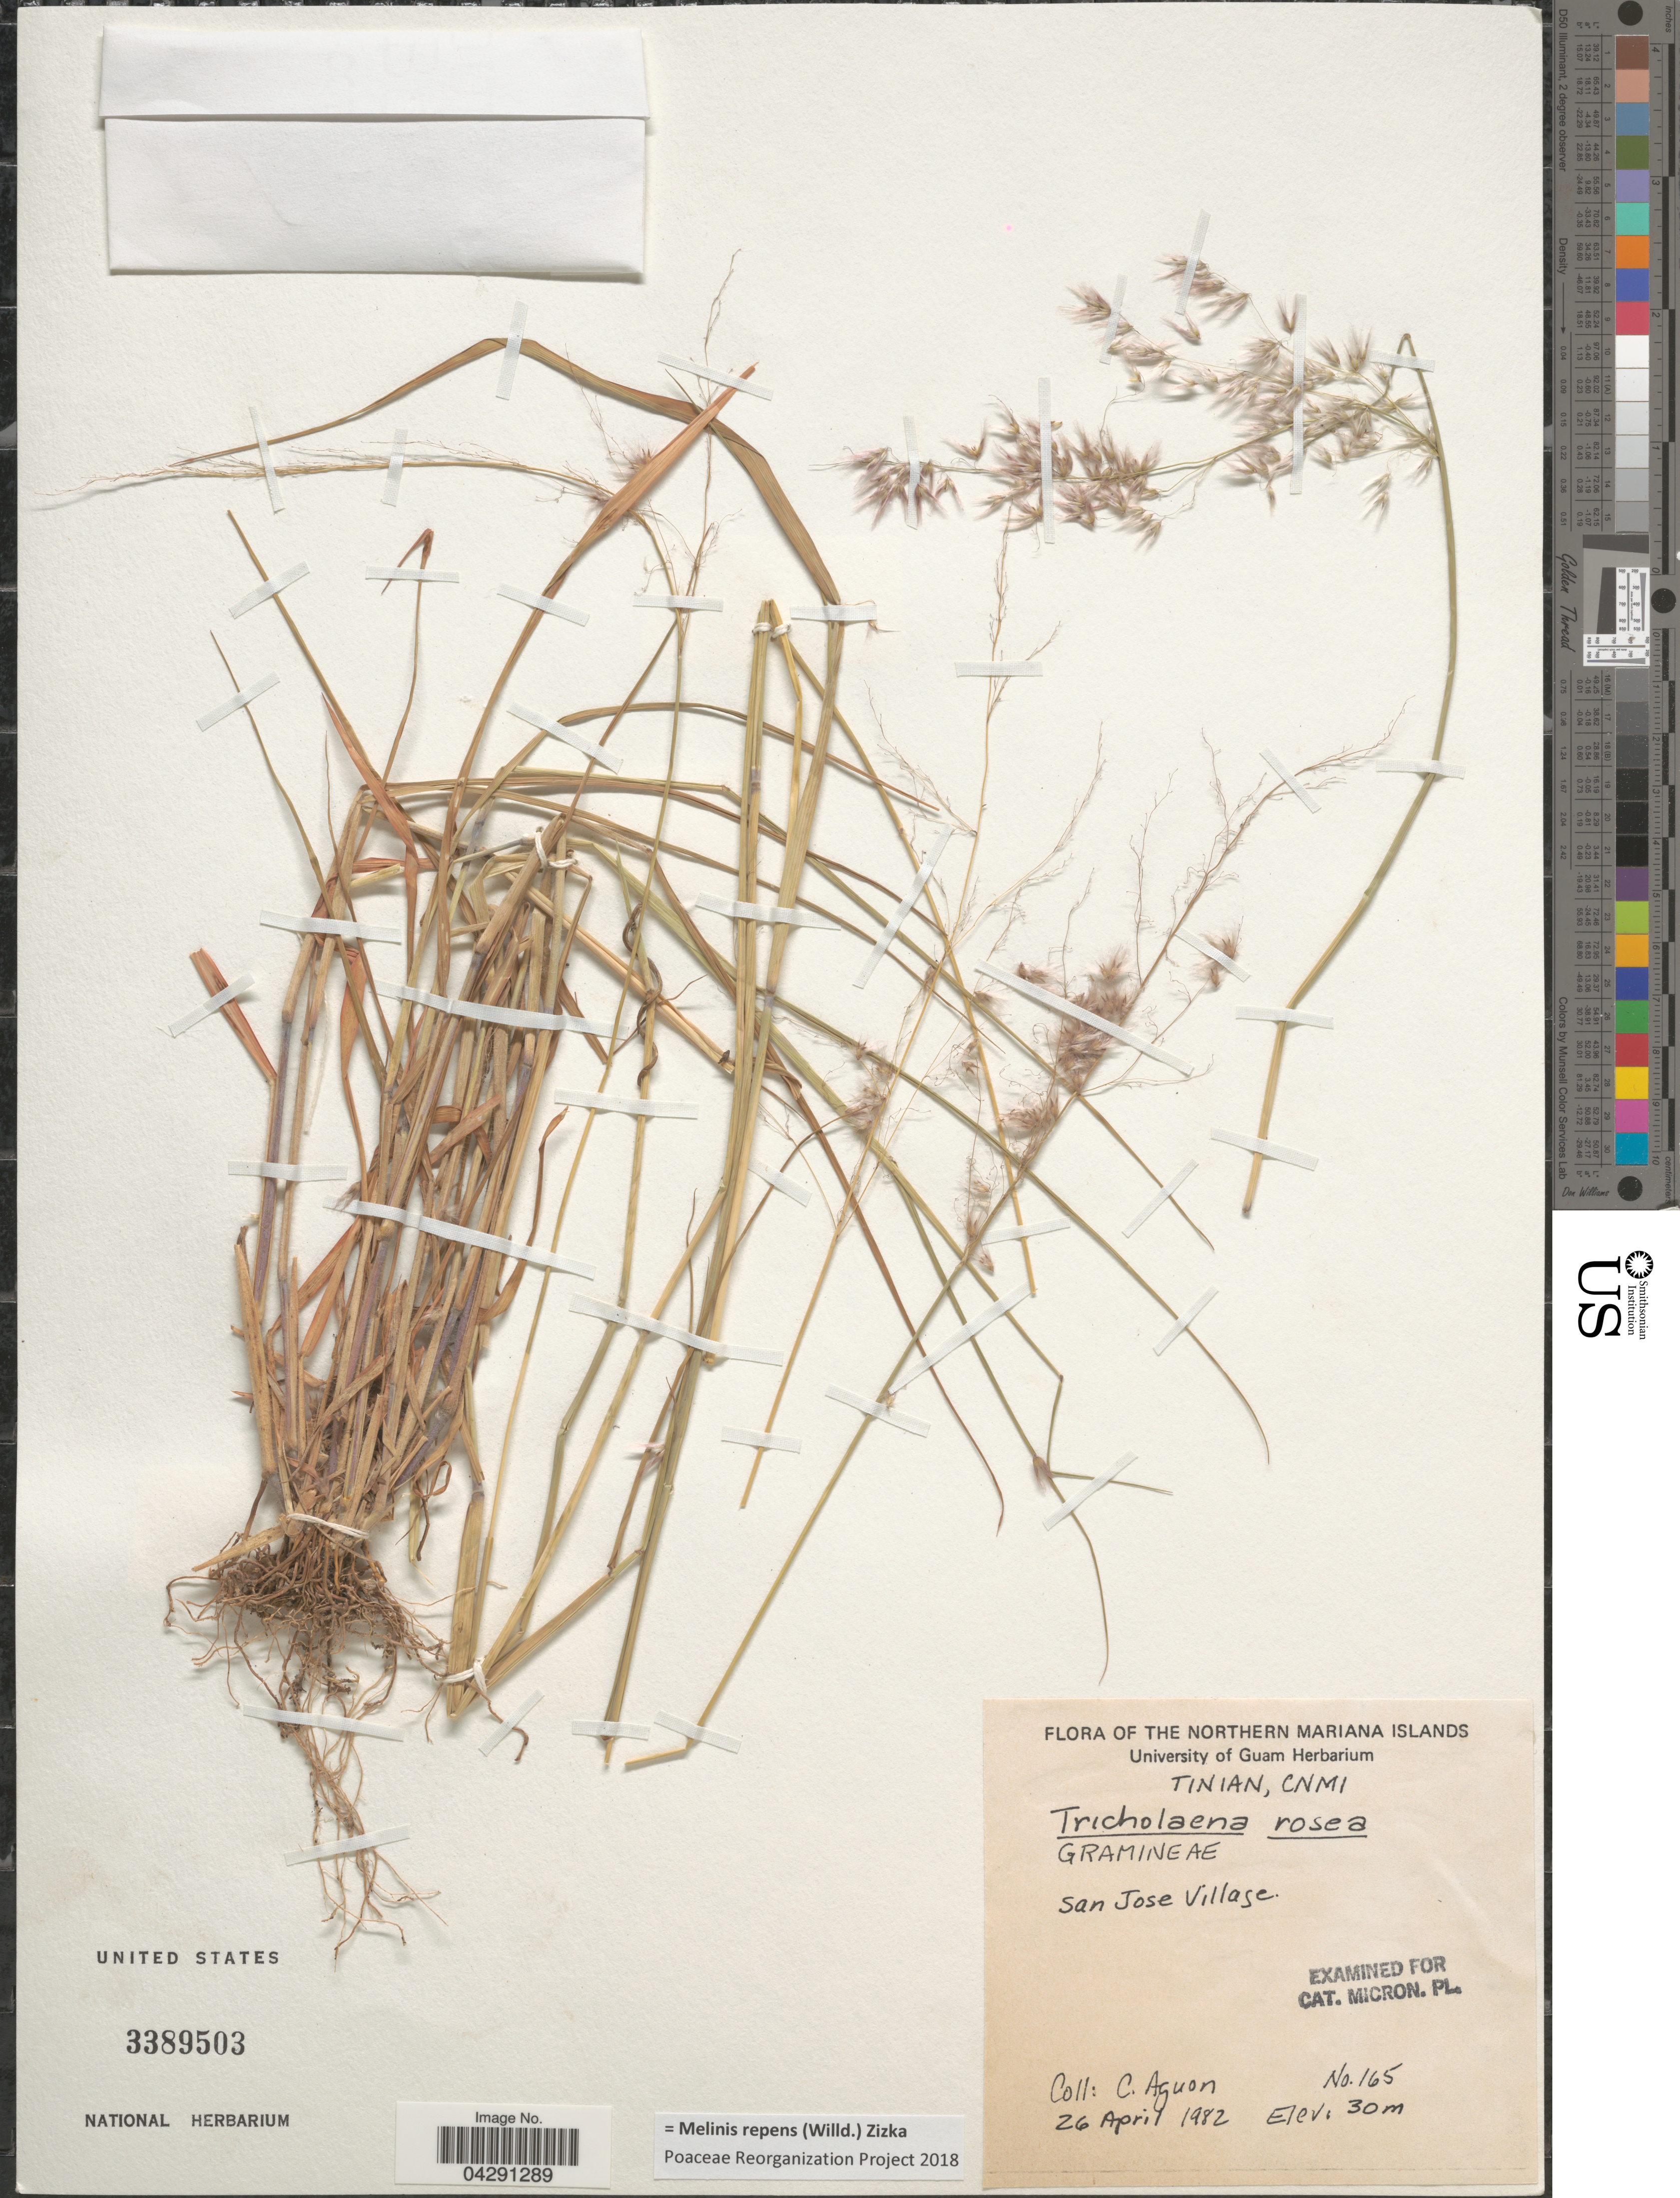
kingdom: Plantae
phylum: Tracheophyta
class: Liliopsida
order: Poales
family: Poaceae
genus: Melinis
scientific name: Melinis repens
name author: (Willd.) Zizka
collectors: C. Aguon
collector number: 165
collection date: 1982-04-26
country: Northern Mariana Islands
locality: The Northern Mariana Islands. Tinian, CNMI. San Jose Village.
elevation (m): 30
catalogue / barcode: US 3389503